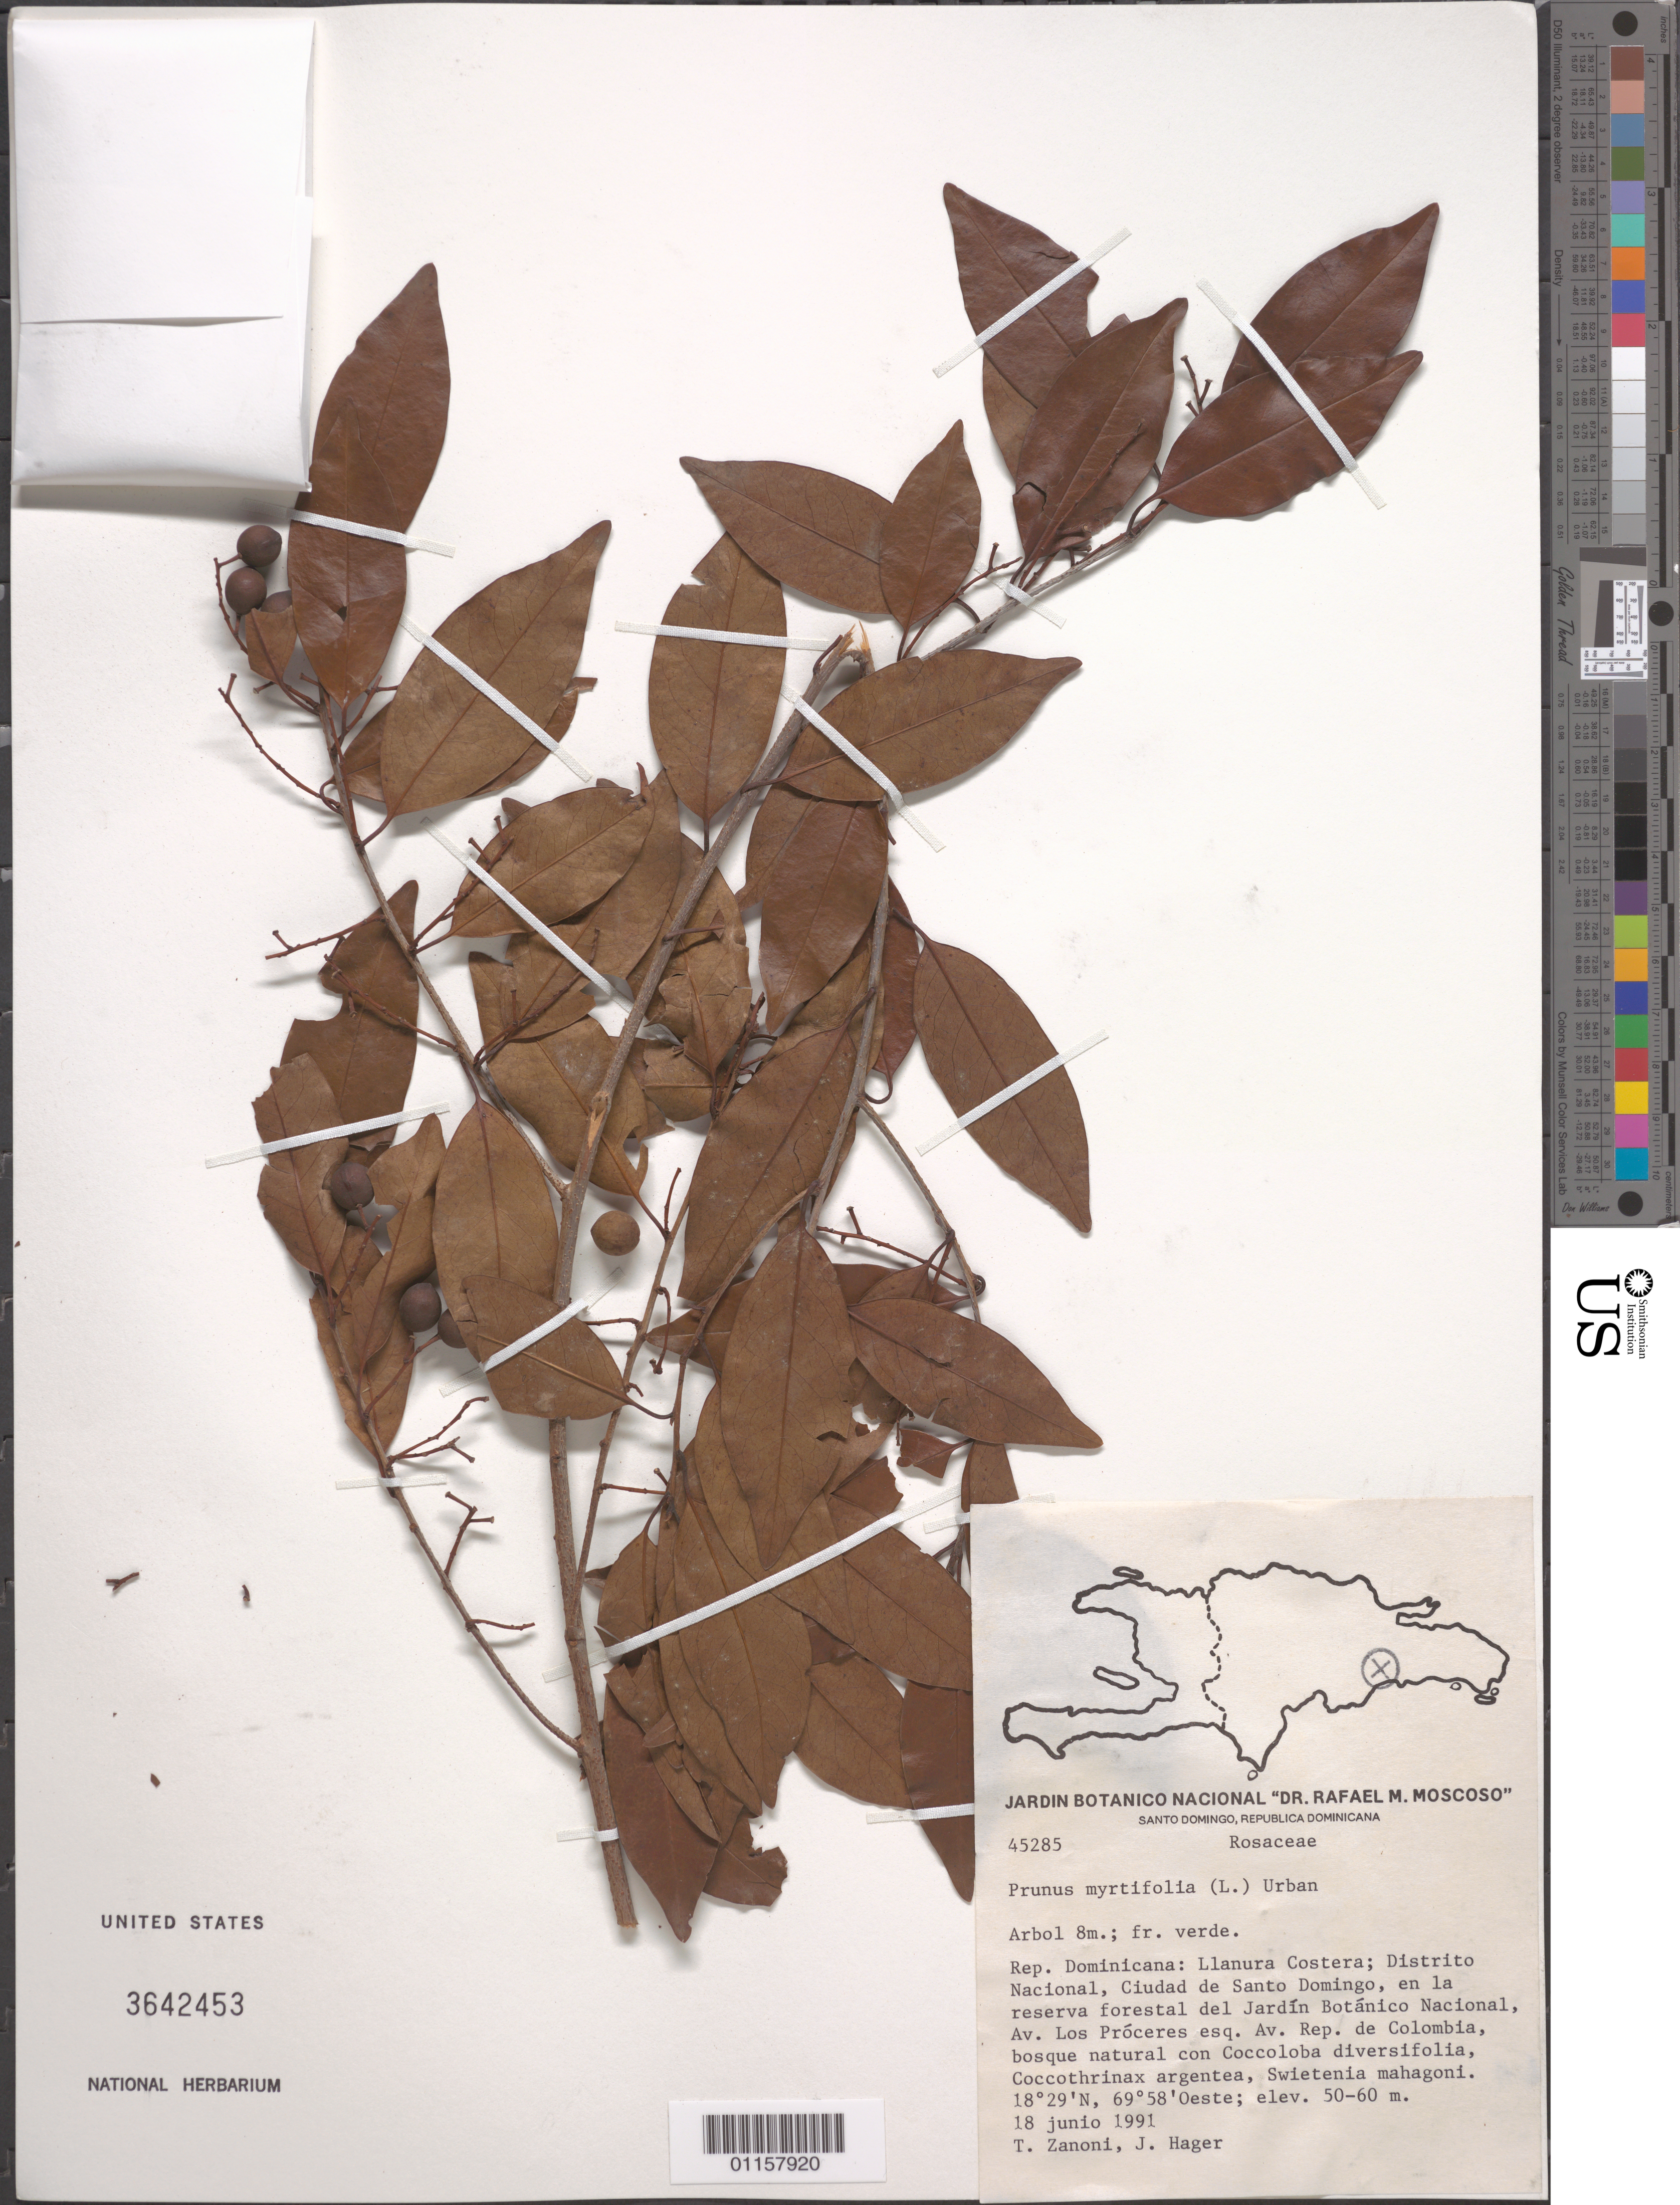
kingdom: Plantae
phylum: Tracheophyta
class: Magnoliopsida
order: Rosales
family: Rosaceae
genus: Prunus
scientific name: Prunus myrtifolia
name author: (L.) Urb.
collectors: T. A. Zanoni & J. Hager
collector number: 45285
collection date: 1991-06-18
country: Dominican Republic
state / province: Distrito Nacional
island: Hispaniola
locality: Llanura Costera, Ciudad de Santo Domingo, en la reserva forestal del Jardín Botánico Nacional, Av. Los Próceres esq. Av. Rep. de Colombia.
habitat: Bosque natural con Coccoloba diversifolia, Coccothrinax argentea, Swietenia mahagoni.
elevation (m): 50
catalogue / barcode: US 3642453